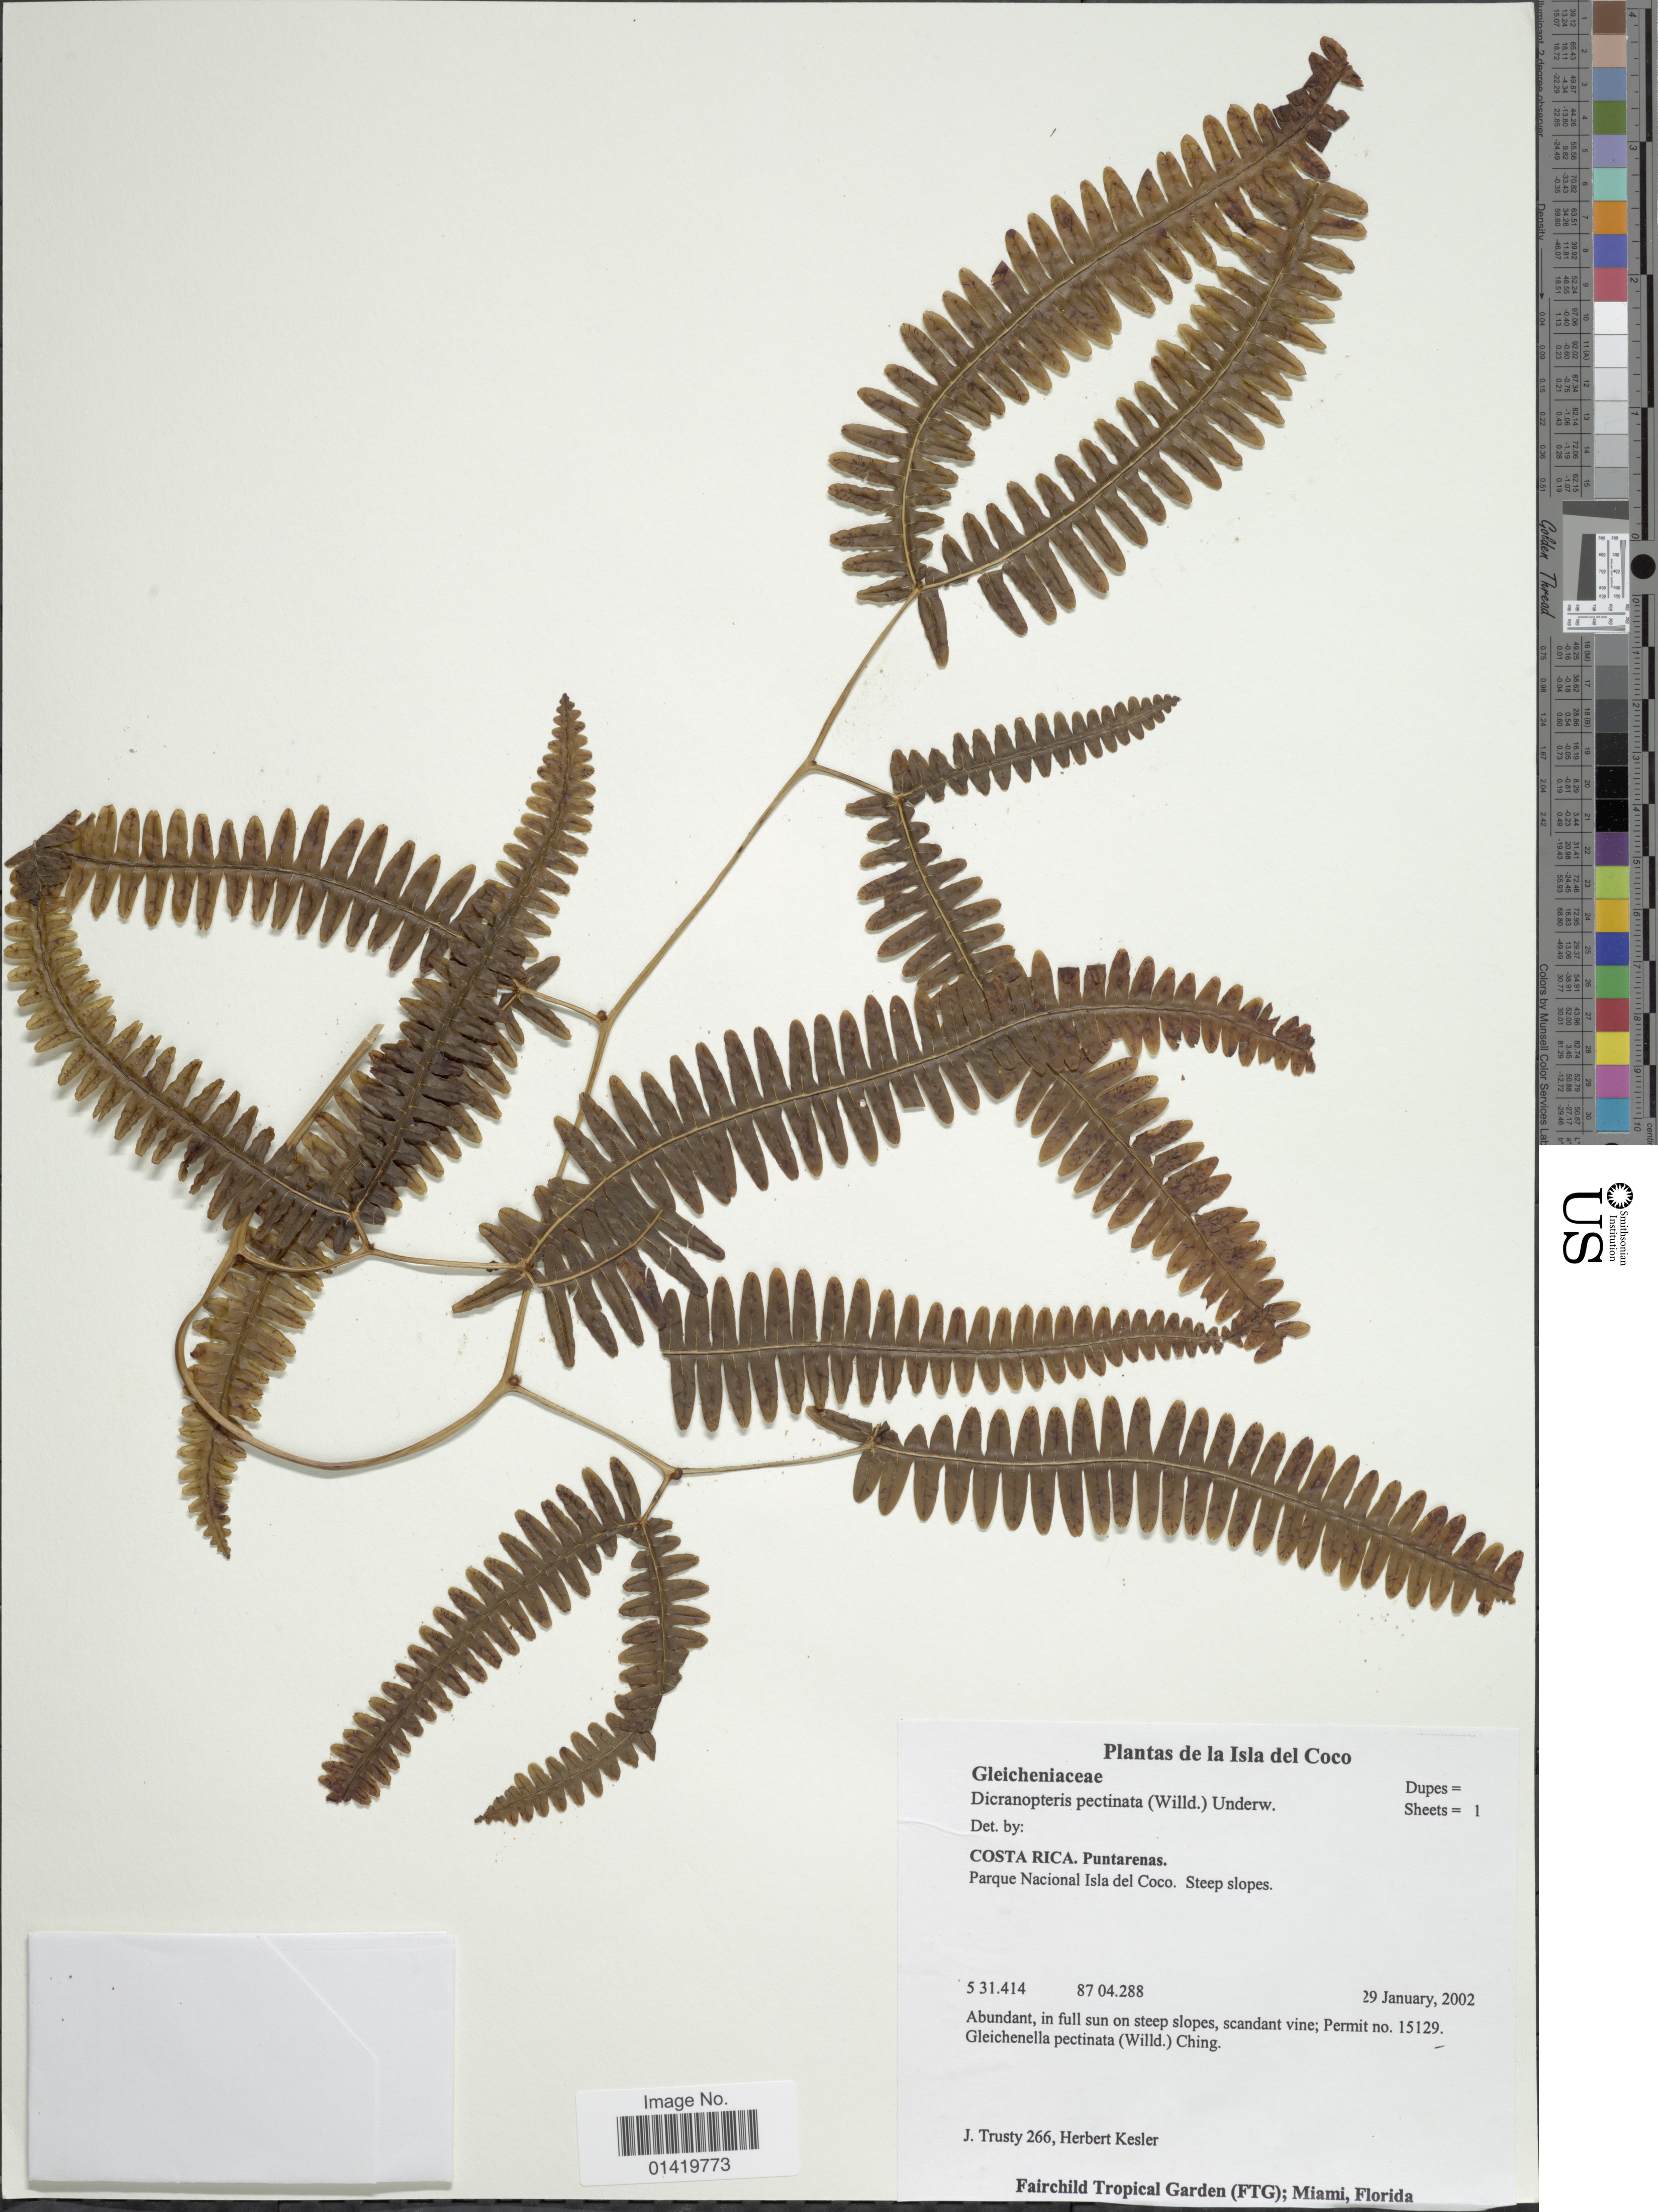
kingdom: Plantae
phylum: Tracheophyta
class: Polypodiopsida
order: Gleicheniales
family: Gleicheniaceae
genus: Gleichenella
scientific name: Gleichenella pectinata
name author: (Willd.) Ching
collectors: J. Trusty & H. Kesler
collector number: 266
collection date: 2002-01-29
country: Costa Rica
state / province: Puntarenas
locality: De la Isla del Coco, Parque Nacional Isla del Coco